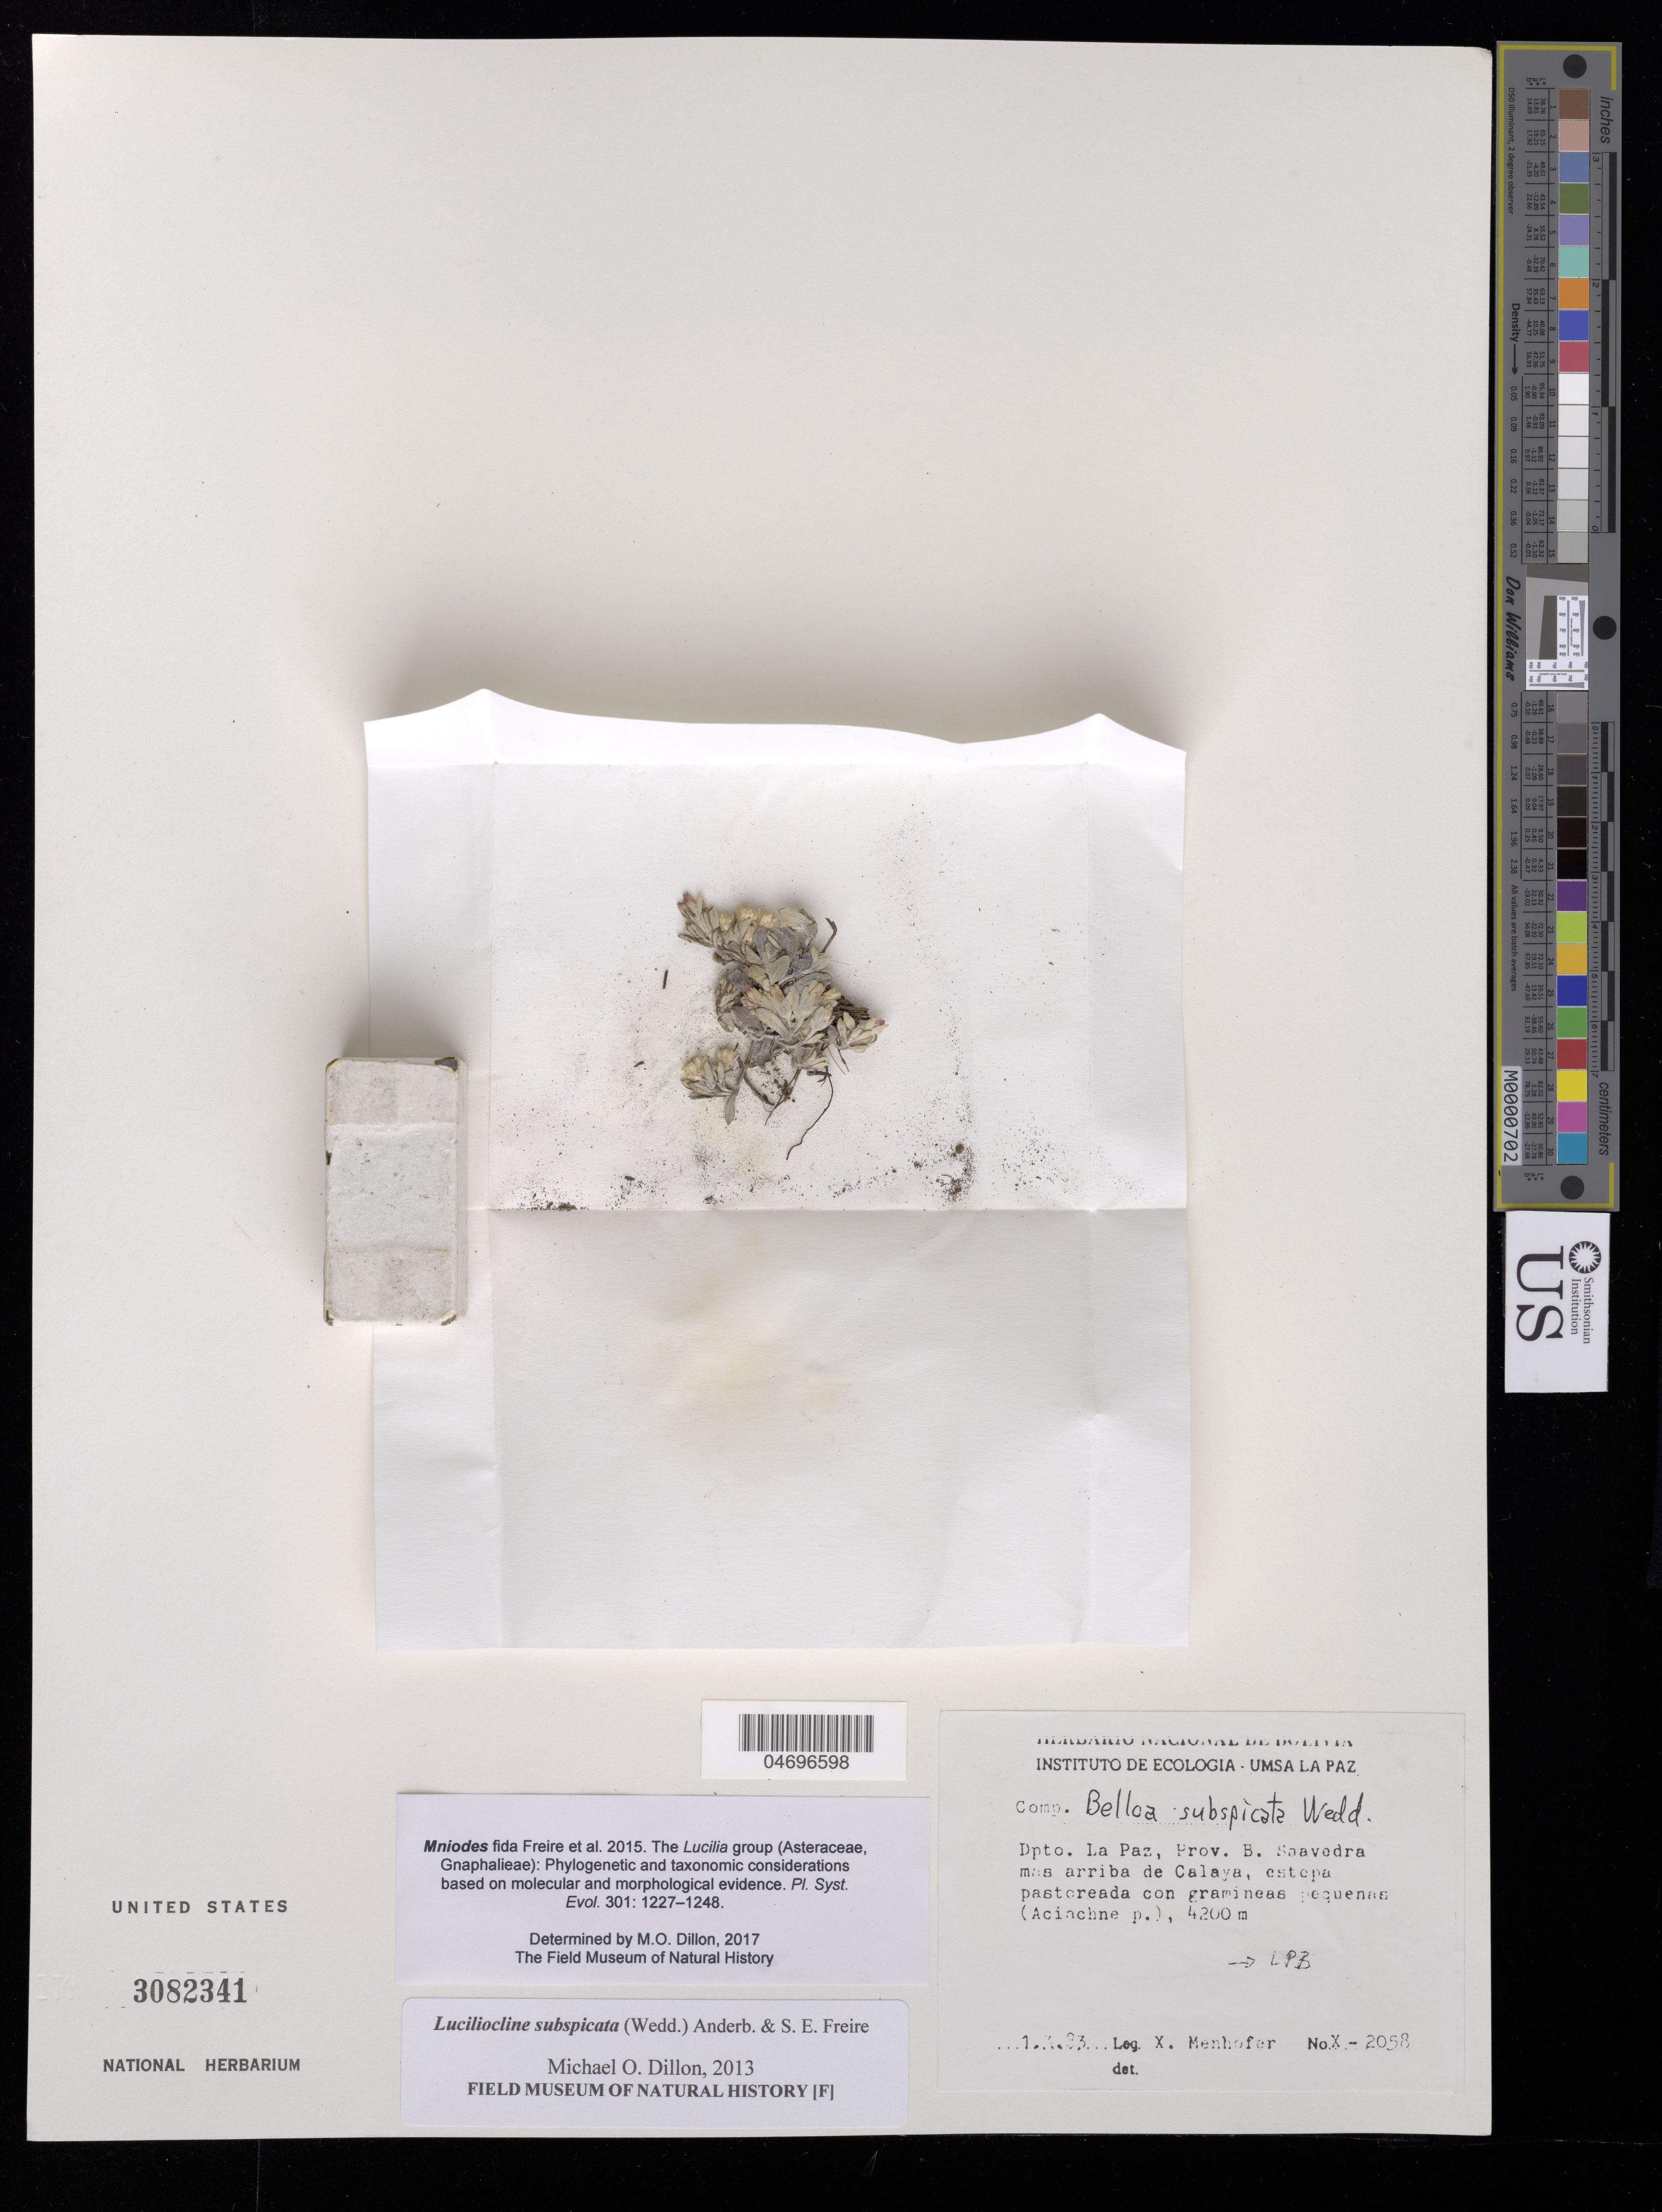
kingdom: Plantae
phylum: Tracheophyta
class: Magnoliopsida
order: Asterales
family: Asteraceae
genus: Mniodes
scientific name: Mniodes subspicata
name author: (Wedd.) S.E. Freire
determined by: Dillon, M. O.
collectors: X. Menhofer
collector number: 2058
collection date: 1983-03-01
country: Bolivia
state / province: La Paz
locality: Prov. B. Saavedra mas arriba de Calaya, Dpto. La Paz, Prov. Murillo cerca de la carretera de La Paz a La Cumbre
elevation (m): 4200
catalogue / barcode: US 3082341